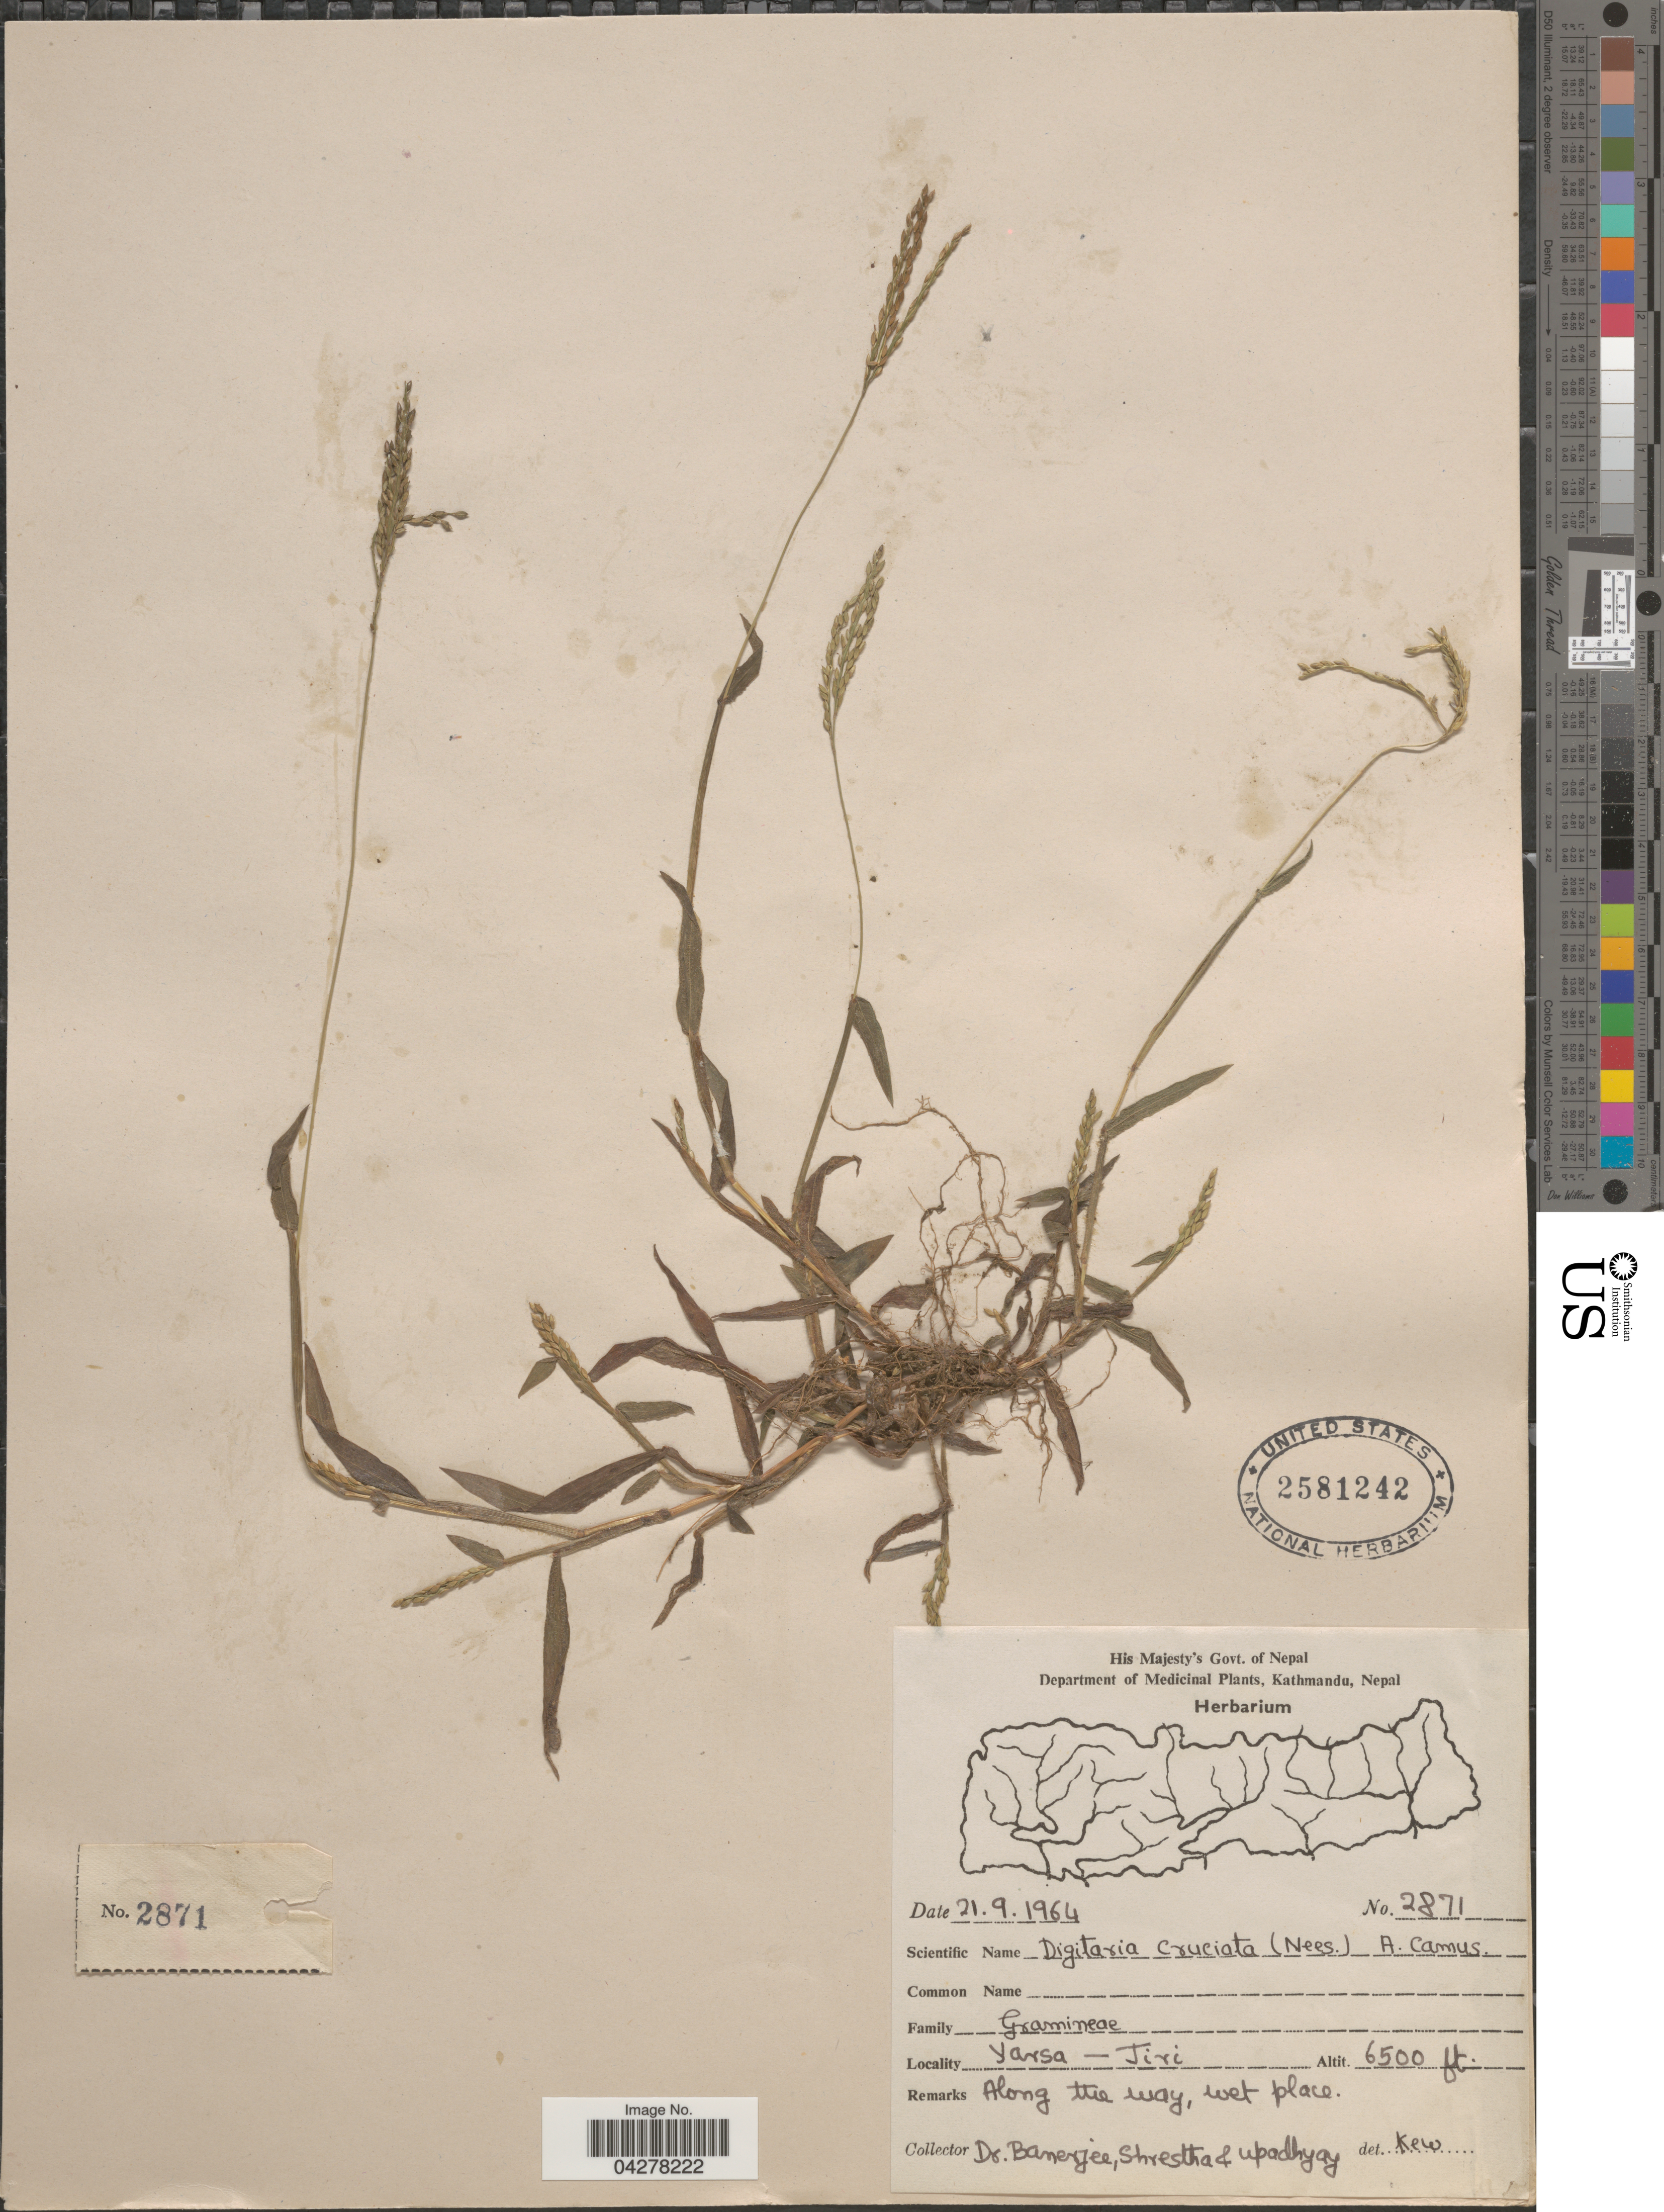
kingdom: Plantae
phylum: Tracheophyta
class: Liliopsida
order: Poales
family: Poaceae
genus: Digitaria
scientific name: Digitaria cruciata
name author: (Nees ex Steud.) A. Camus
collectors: Banerjee, -. Shrestha & Upadhyay, --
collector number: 2871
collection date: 1964-09-21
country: Nepal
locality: Yarsa - Tiri. Along the way, wet place.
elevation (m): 1981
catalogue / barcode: US 2581242